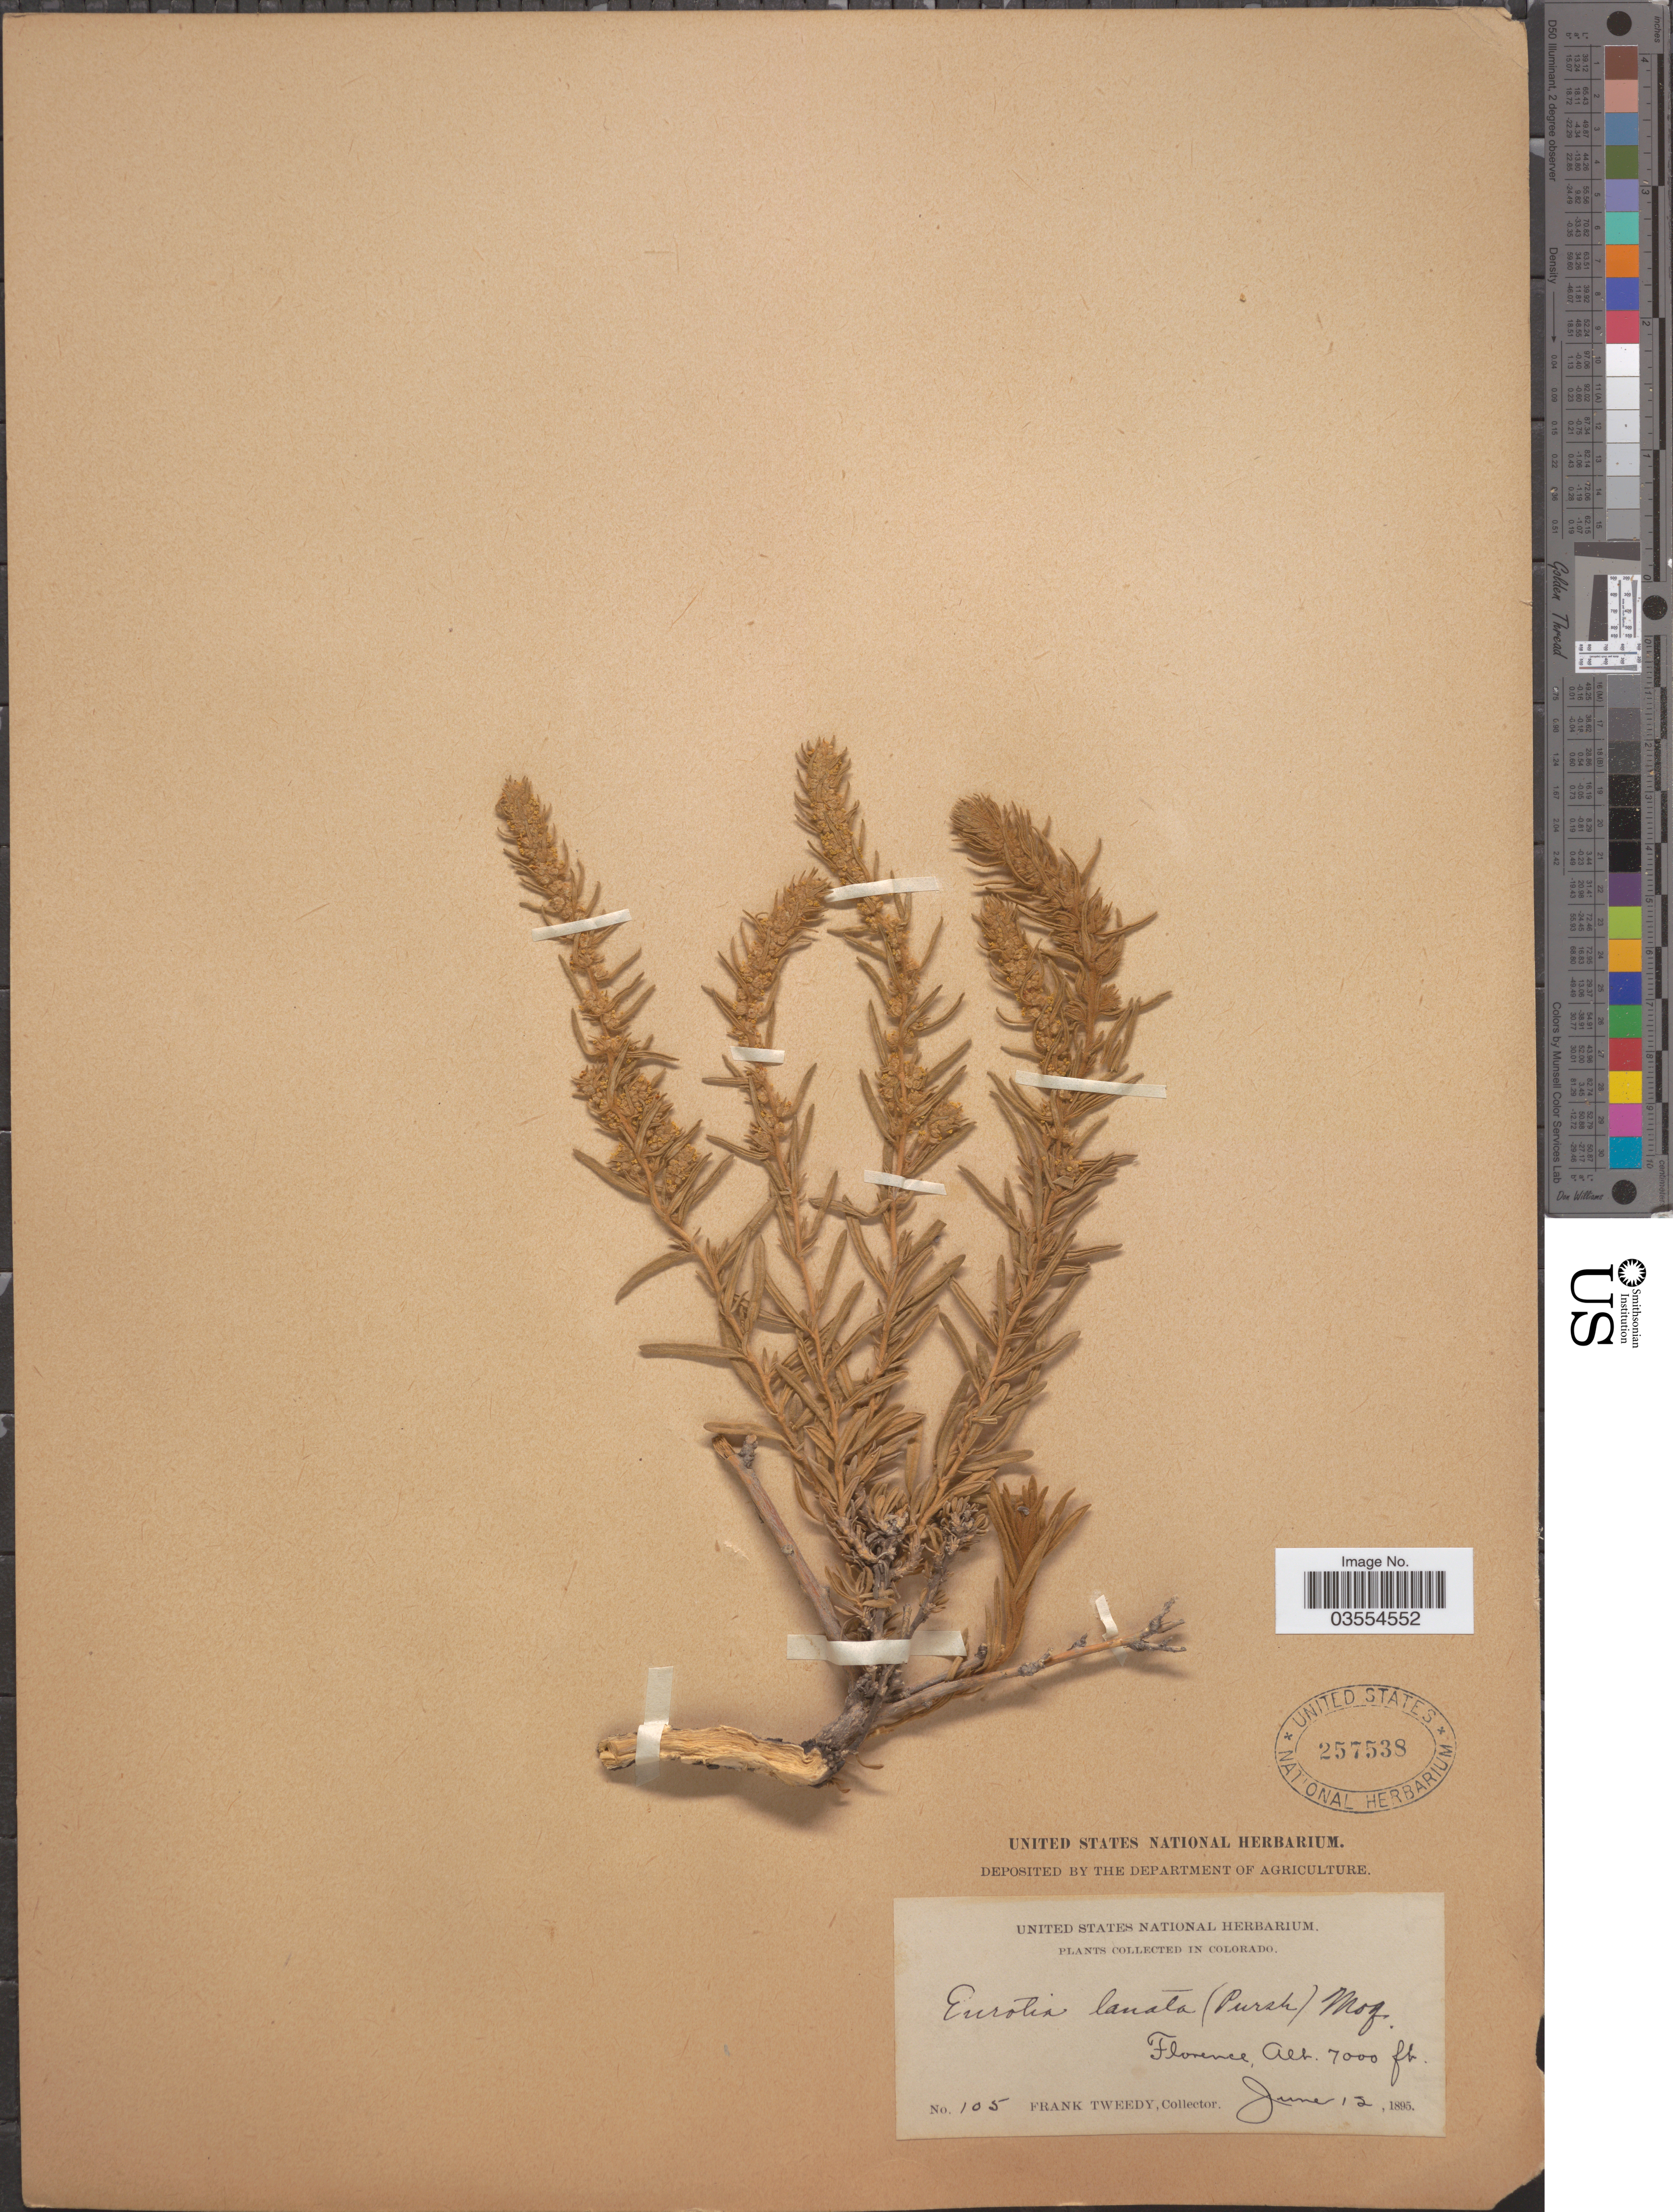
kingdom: Plantae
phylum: Tracheophyta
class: Magnoliopsida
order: Caryophyllales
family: Amaranthaceae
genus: Krascheninnikovia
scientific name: Krascheninnikovia lanata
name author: (Pursh) A. Meeuse & A.Smit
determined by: U.S. National Herbarium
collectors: F. Tweedy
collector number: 105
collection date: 1895-06-12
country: United States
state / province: Colorado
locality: Florence.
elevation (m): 2134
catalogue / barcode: US 257538